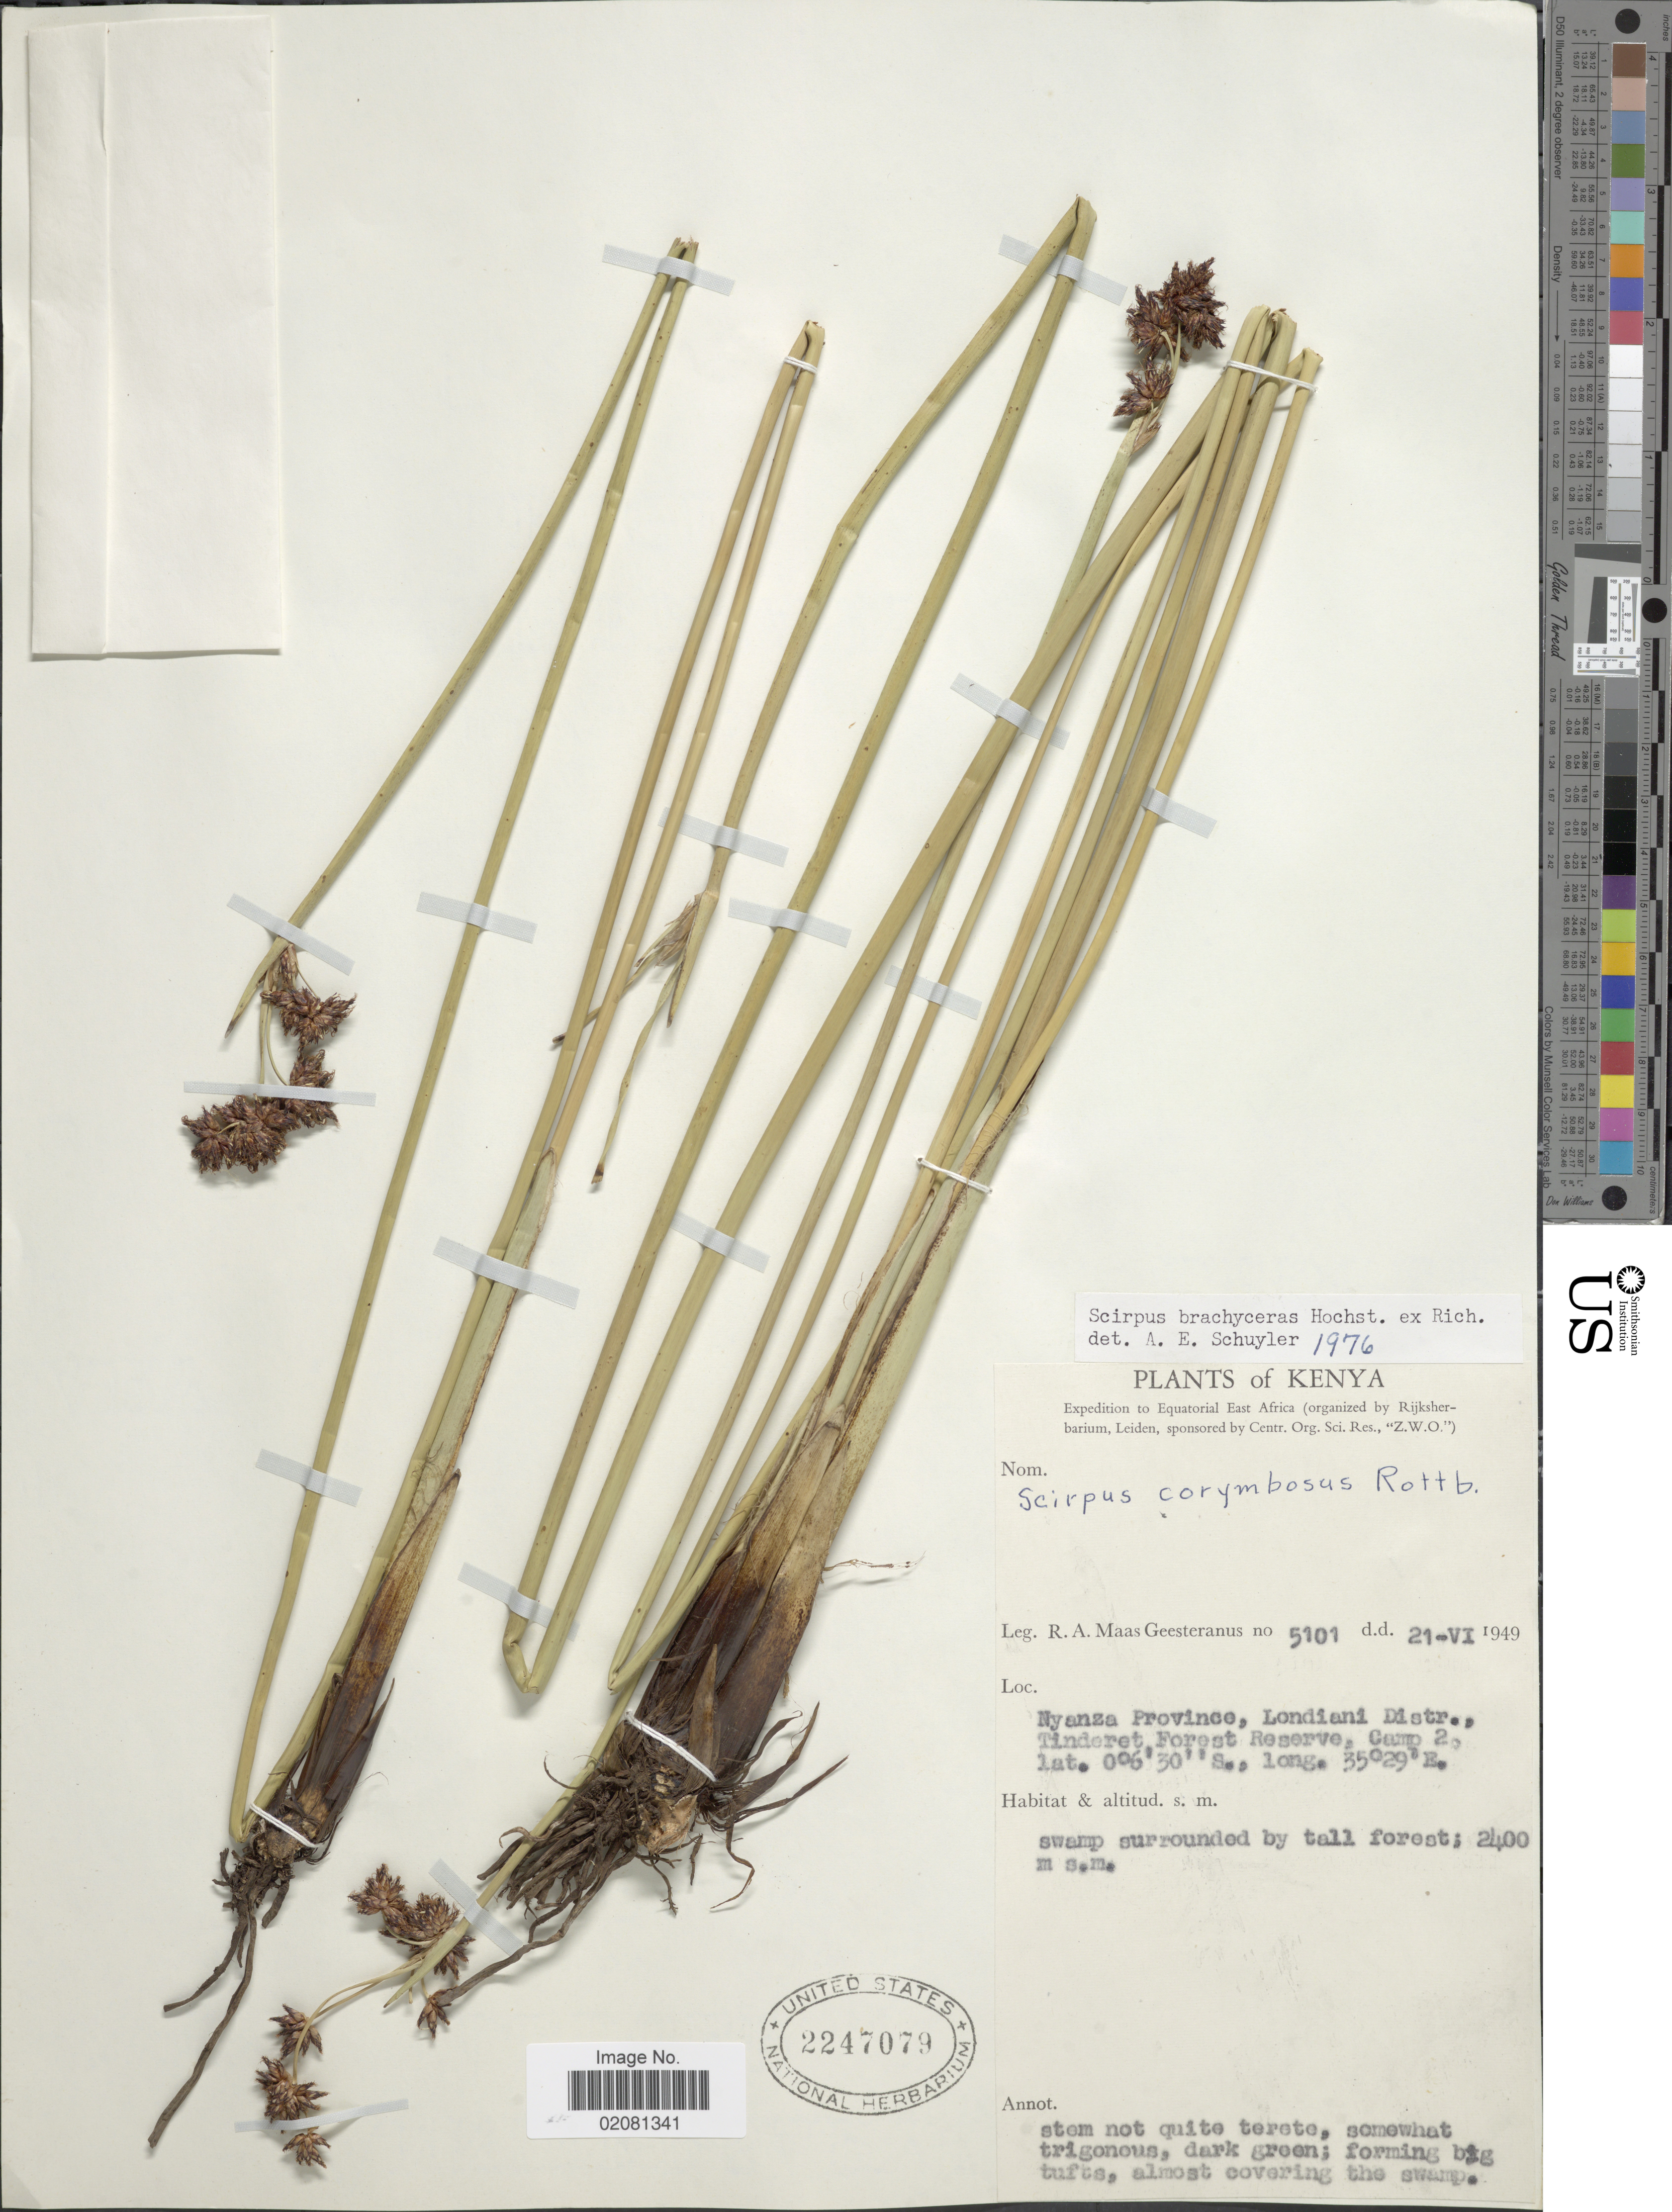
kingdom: Plantae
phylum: Tracheophyta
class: Liliopsida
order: Poales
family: Cyperaceae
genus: Schoenoplectus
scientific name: Schoenoplectus corymbosus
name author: (Roth ex Roem. & Schult.) J. Raynal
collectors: R. A. Maas Geesteranus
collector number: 5101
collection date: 1949-06-21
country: Kenya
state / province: Kericho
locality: Londiani Distr., Tinderet, Forest Reserve, Camp 2.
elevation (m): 2400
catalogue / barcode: US 2247079